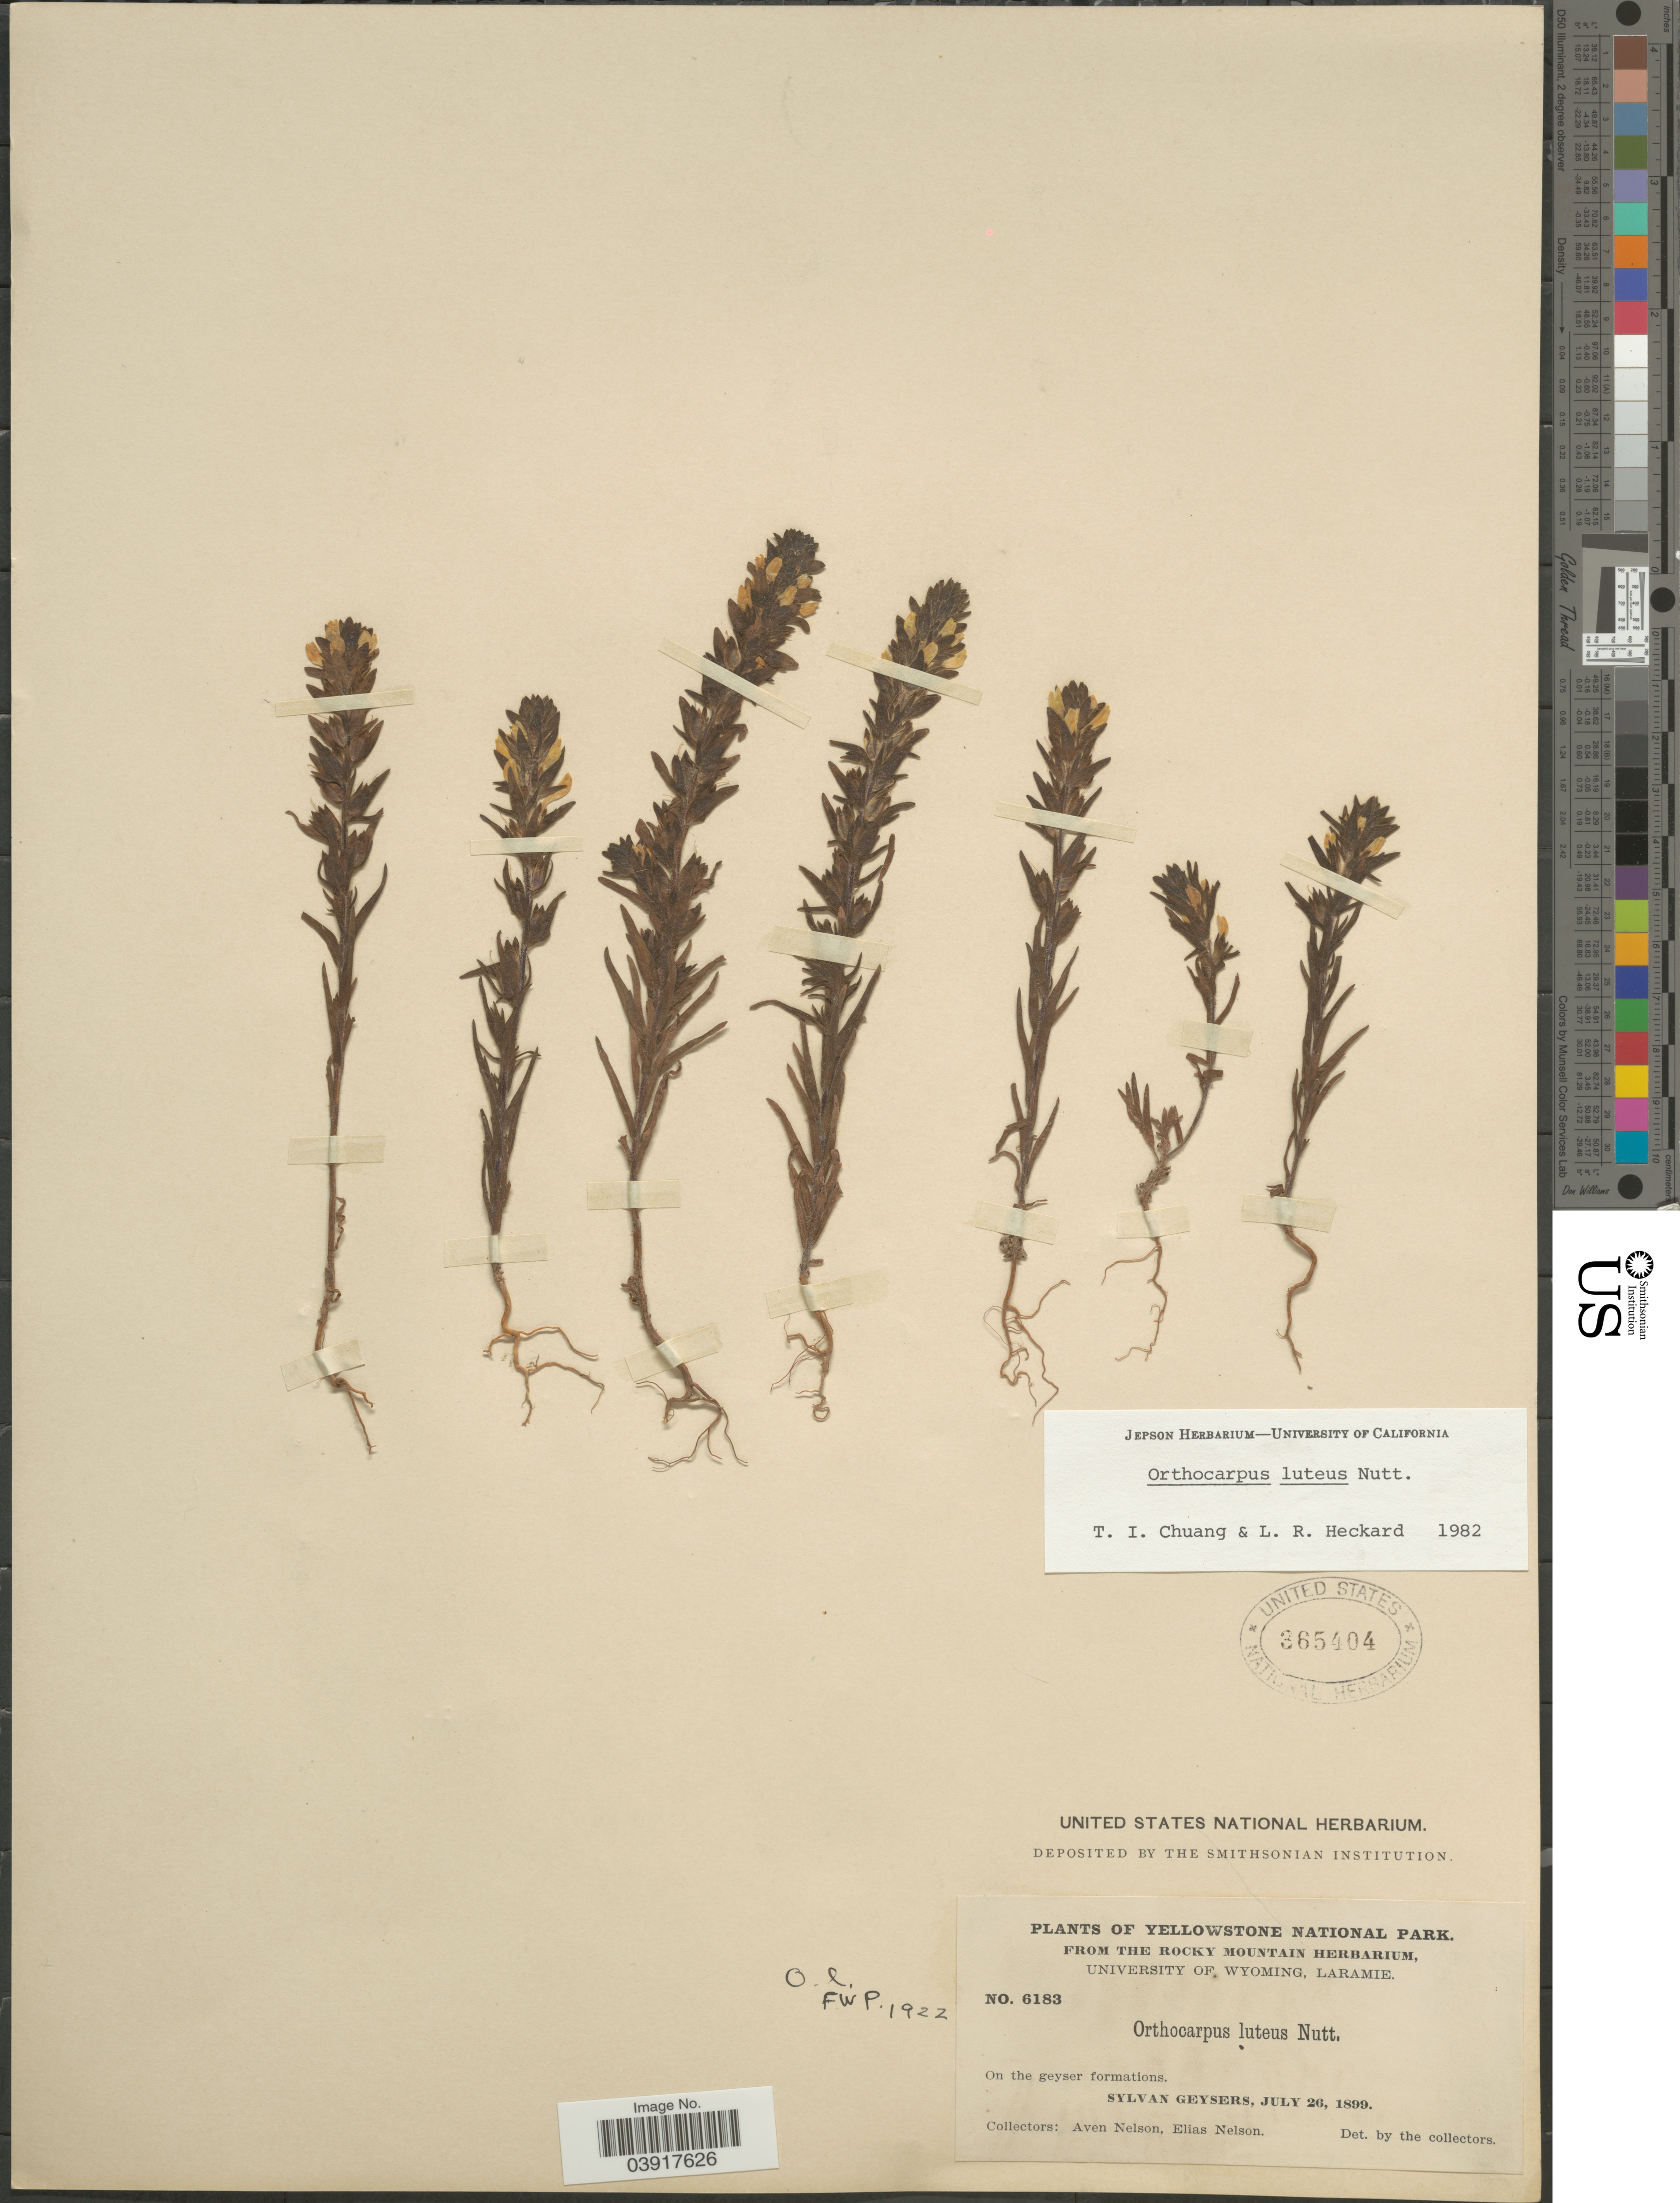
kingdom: Plantae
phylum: Tracheophyta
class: Magnoliopsida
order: Lamiales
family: Orobanchaceae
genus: Orthocarpus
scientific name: Orthocarpus luteus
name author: Nutt.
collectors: A. Nelson & E. Nelson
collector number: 6183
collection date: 1899-07-26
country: United States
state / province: Wyoming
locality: Yellowstone National Park. Sylvan Geysers.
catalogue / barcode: US 365404